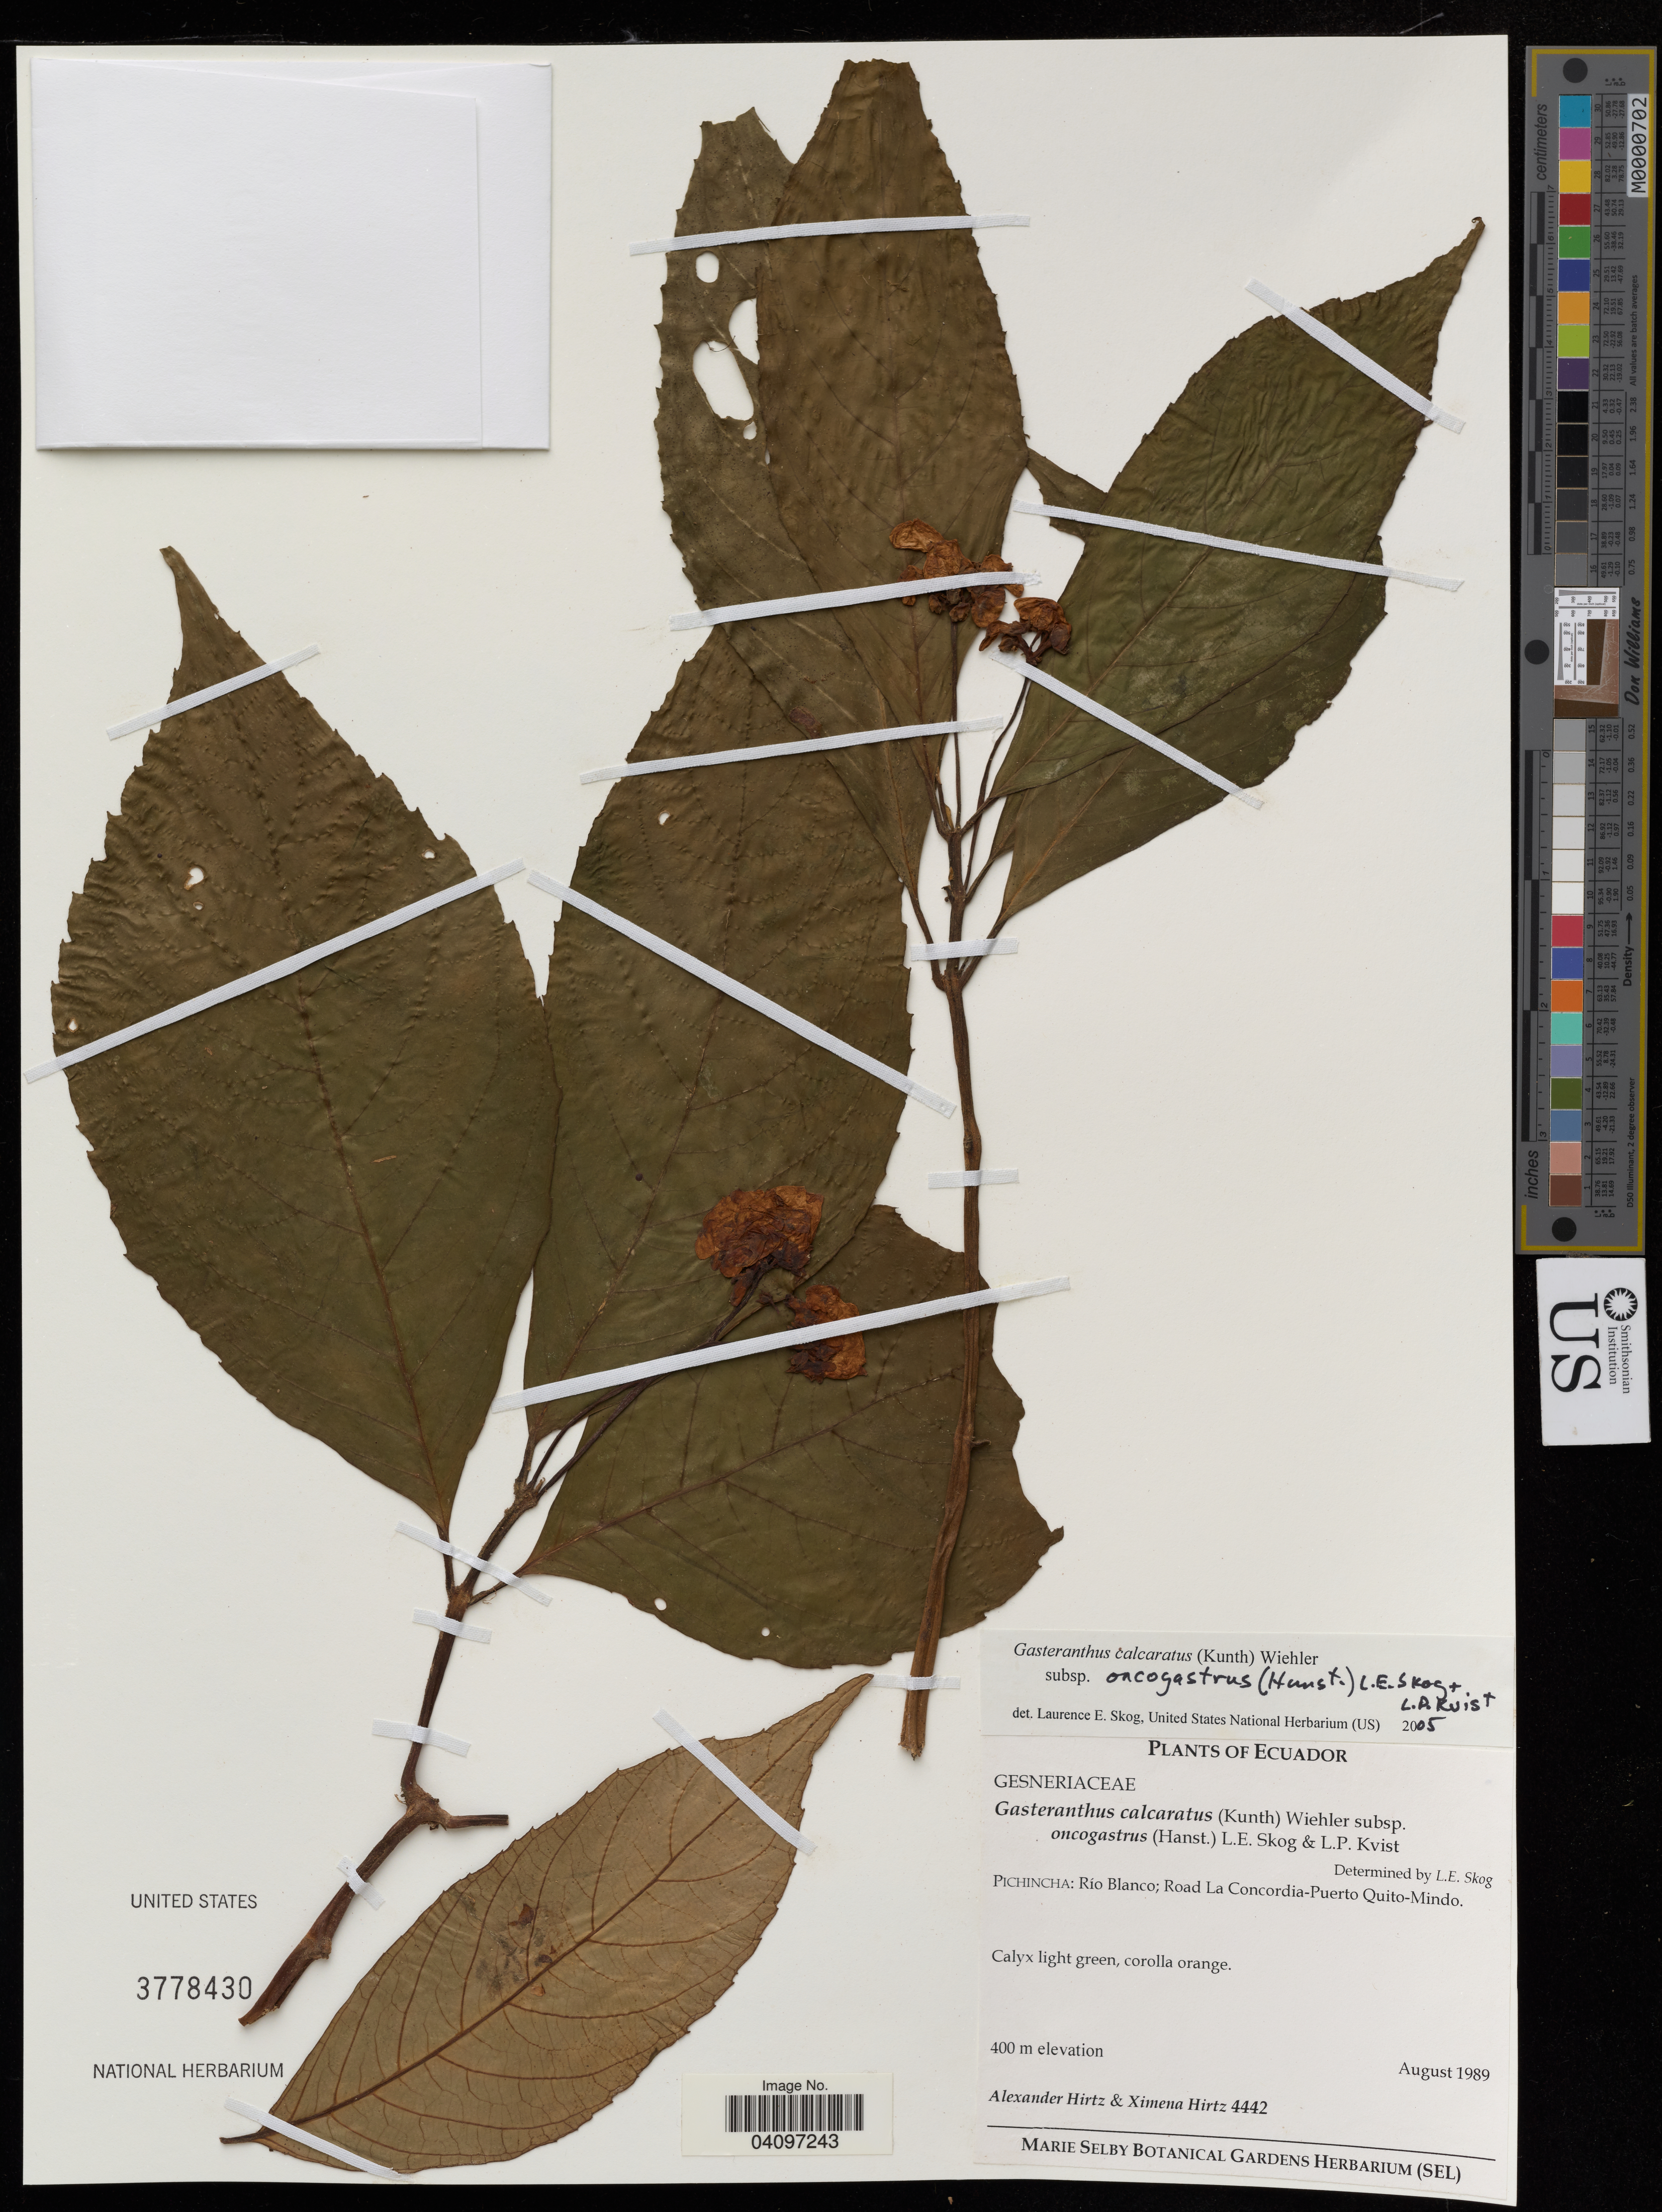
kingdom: Plantae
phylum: Tracheophyta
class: Magnoliopsida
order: Lamiales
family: Gesneriaceae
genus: Gasteranthus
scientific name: Gasteranthus calcaratus subsp. oncogastrus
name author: (Hanst.) L.E. Skog & L.P. Kvist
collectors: A. Hirtz & X. Hirtz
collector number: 4442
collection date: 1989-08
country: Ecuador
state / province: Pichincha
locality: Rio Blanco; Road La Concordia-Puerto Quito-Mindo.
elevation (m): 400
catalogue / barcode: US 3778430